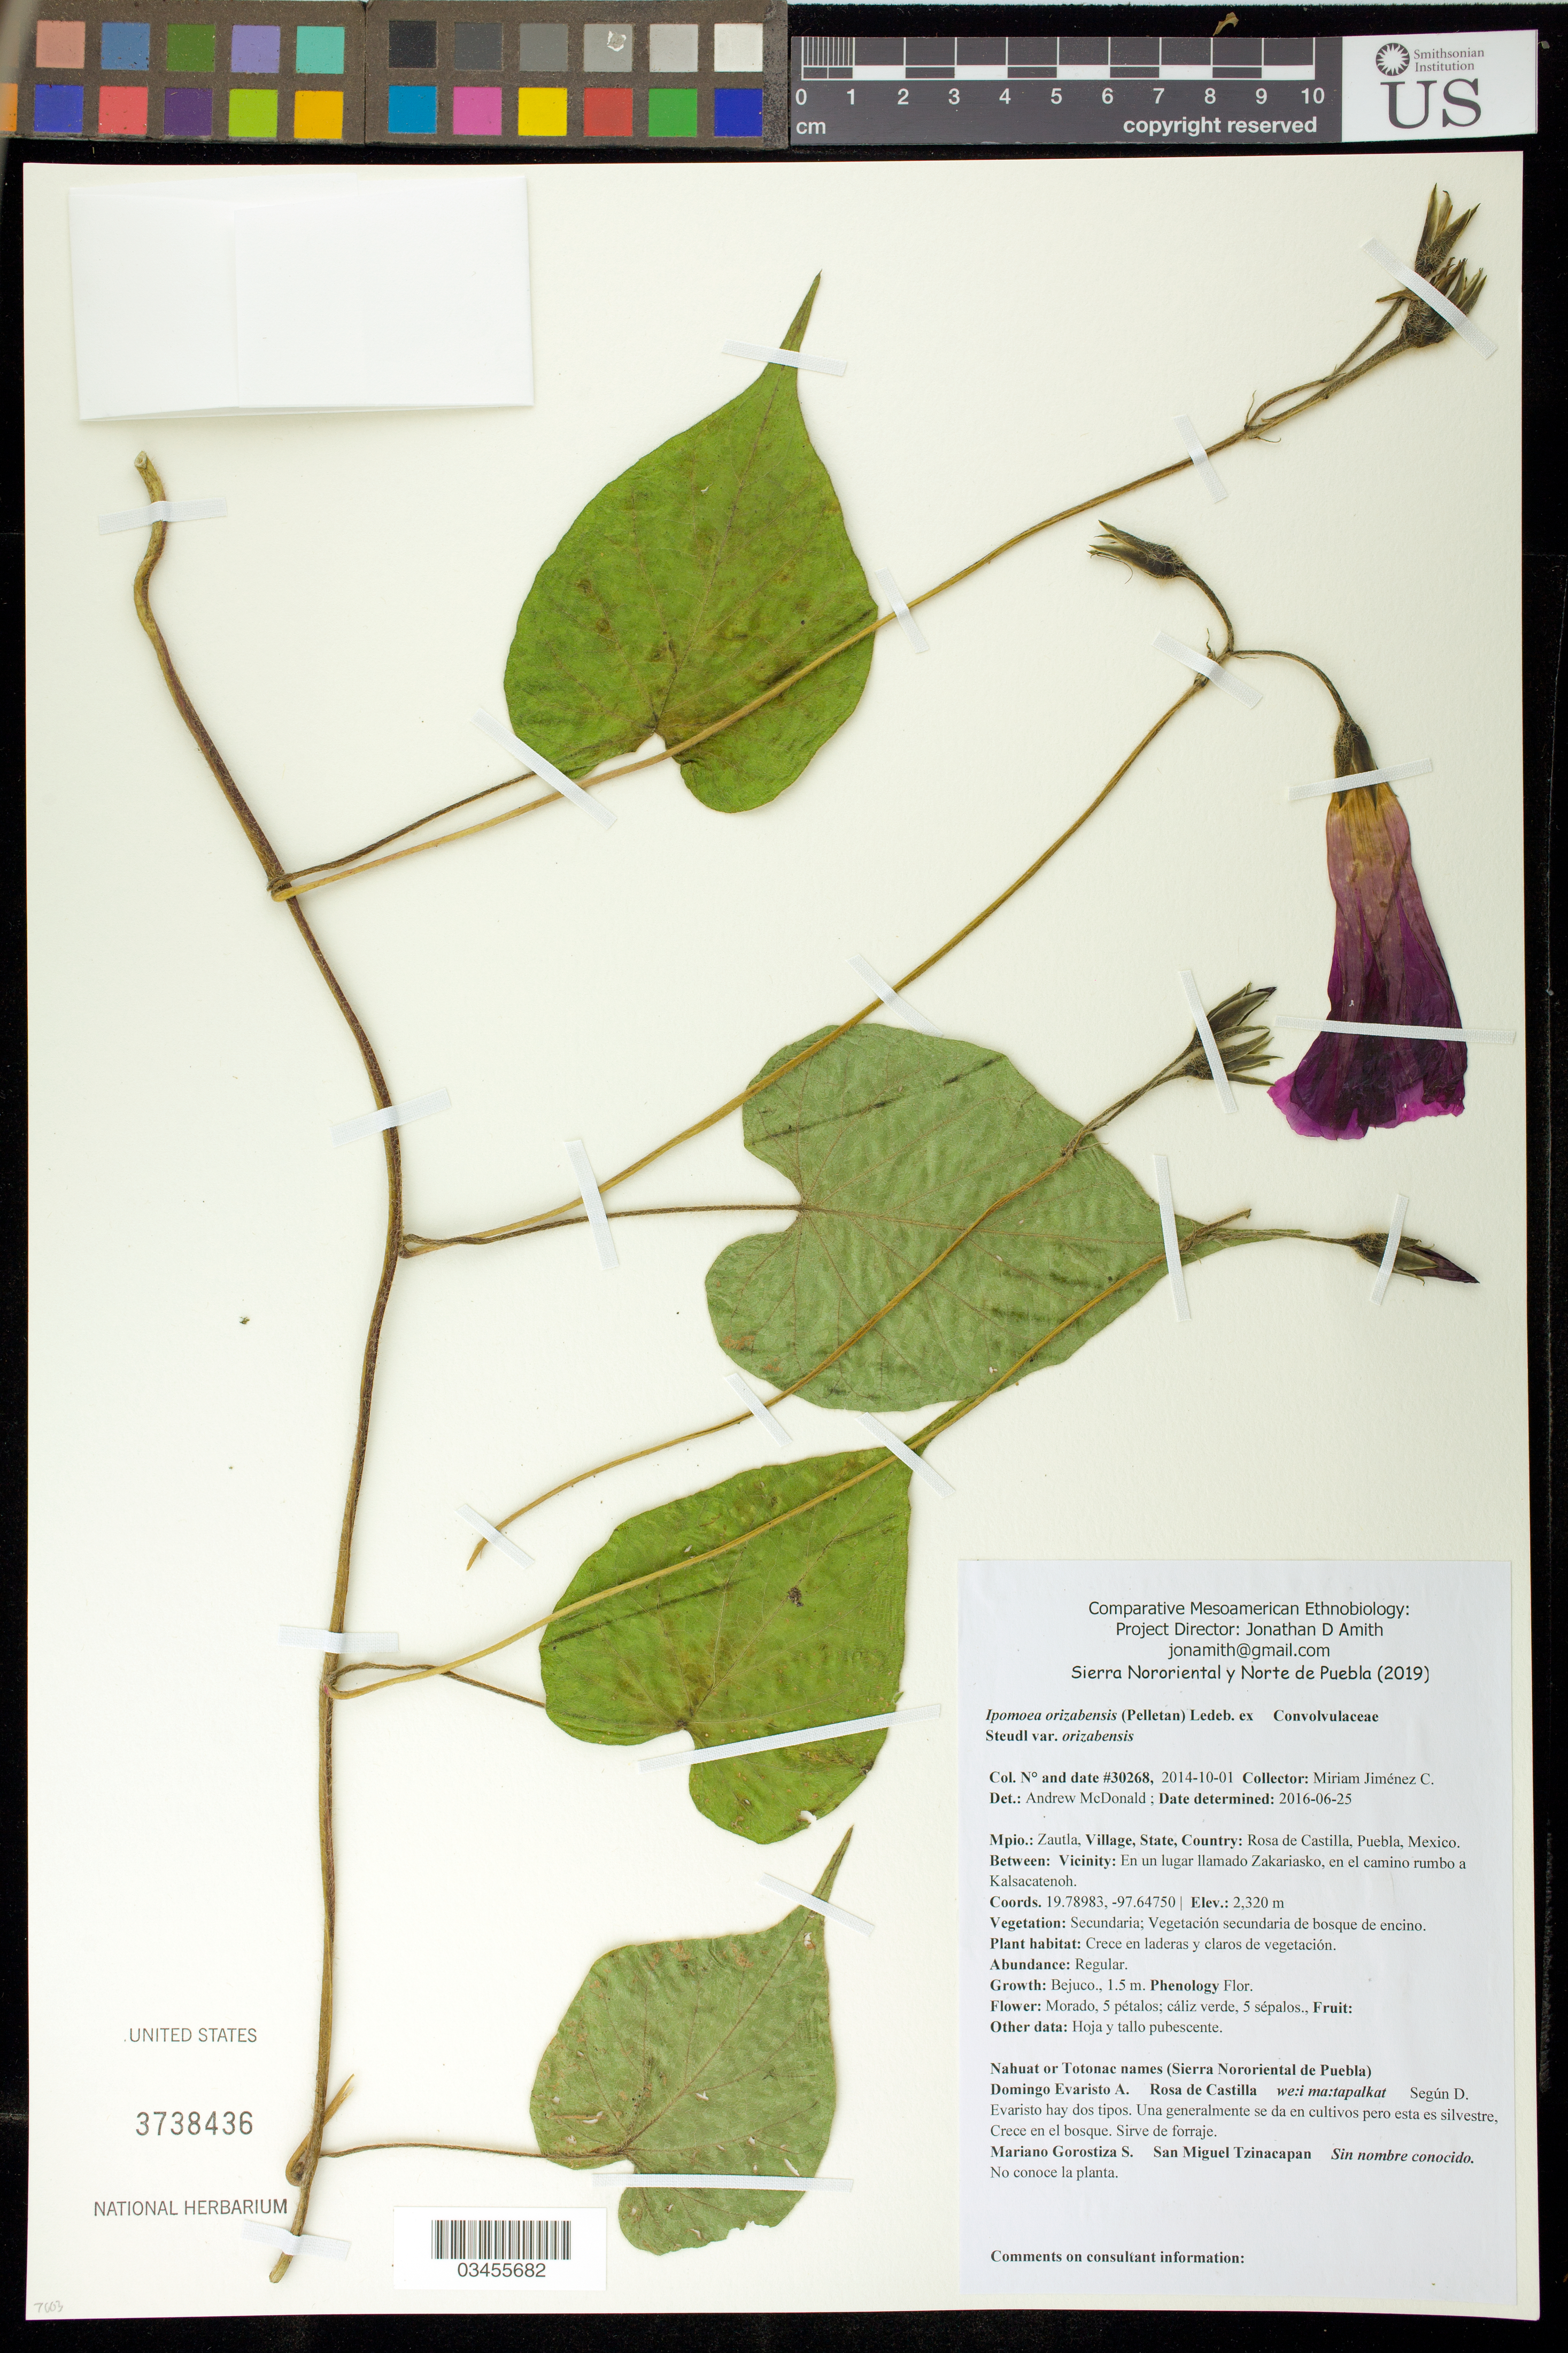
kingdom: Plantae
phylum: Tracheophyta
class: Magnoliopsida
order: Solanales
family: Convolvulaceae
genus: Ipomoea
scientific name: Ipomoea orizabensis var. orizabensis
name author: (G. Pelletan) Ledeb. ex Steud.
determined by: McDonald, A.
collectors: M. Jiménez Chimil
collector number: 30268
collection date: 2014-10-01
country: México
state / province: Puebla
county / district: Zautla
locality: PUEBLO: Rosa de Castilla; LOCALIDAD EXACTA: En Zakariasko, en el camino rumbo a Kalsacatenoh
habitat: Vegetación secundaria de bosque de encino; en laderas y claros de vegetación.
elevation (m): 2320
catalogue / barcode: US 3738436